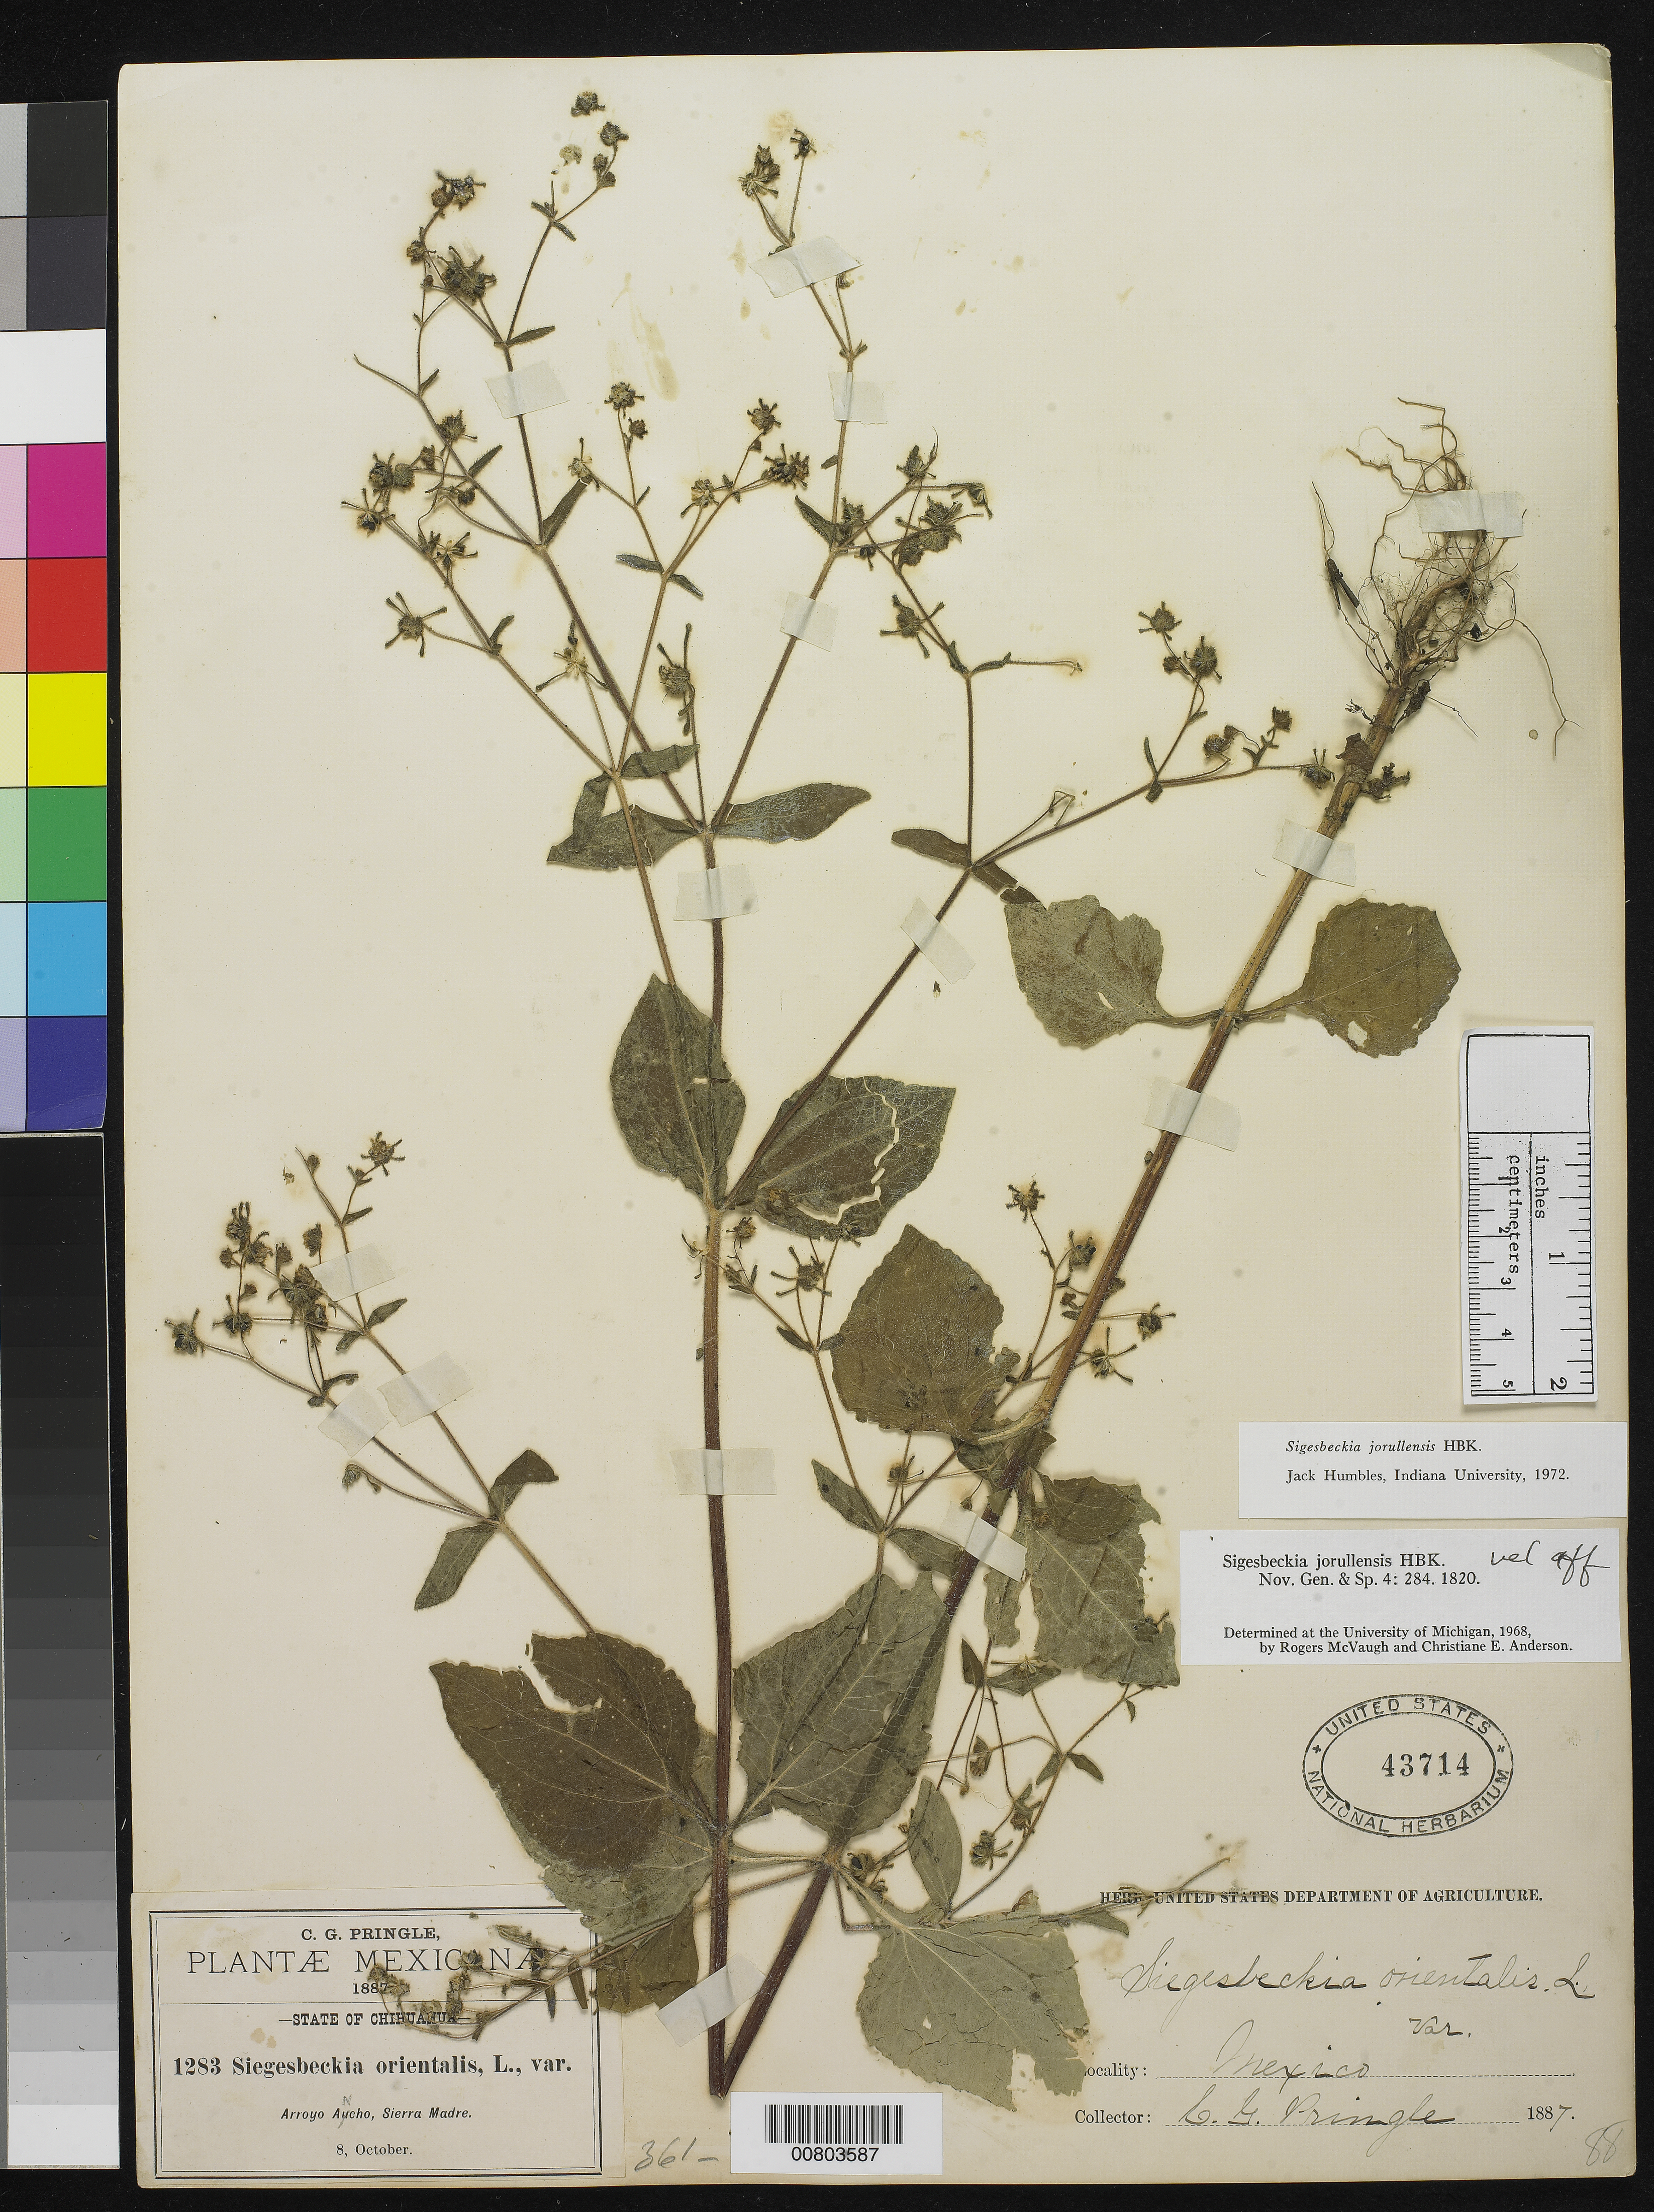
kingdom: Plantae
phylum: Tracheophyta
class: Magnoliopsida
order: Asterales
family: Asteraceae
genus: Sigesbeckia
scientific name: Sigesbeckia jorullensis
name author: Kunth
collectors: C. G. Pringle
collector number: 1283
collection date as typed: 08 Oct 1887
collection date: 1887-10-08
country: Mexico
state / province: Chihuahua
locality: Arroyo Ancho, Sierra Madre, Chihuahua.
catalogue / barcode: US 43714